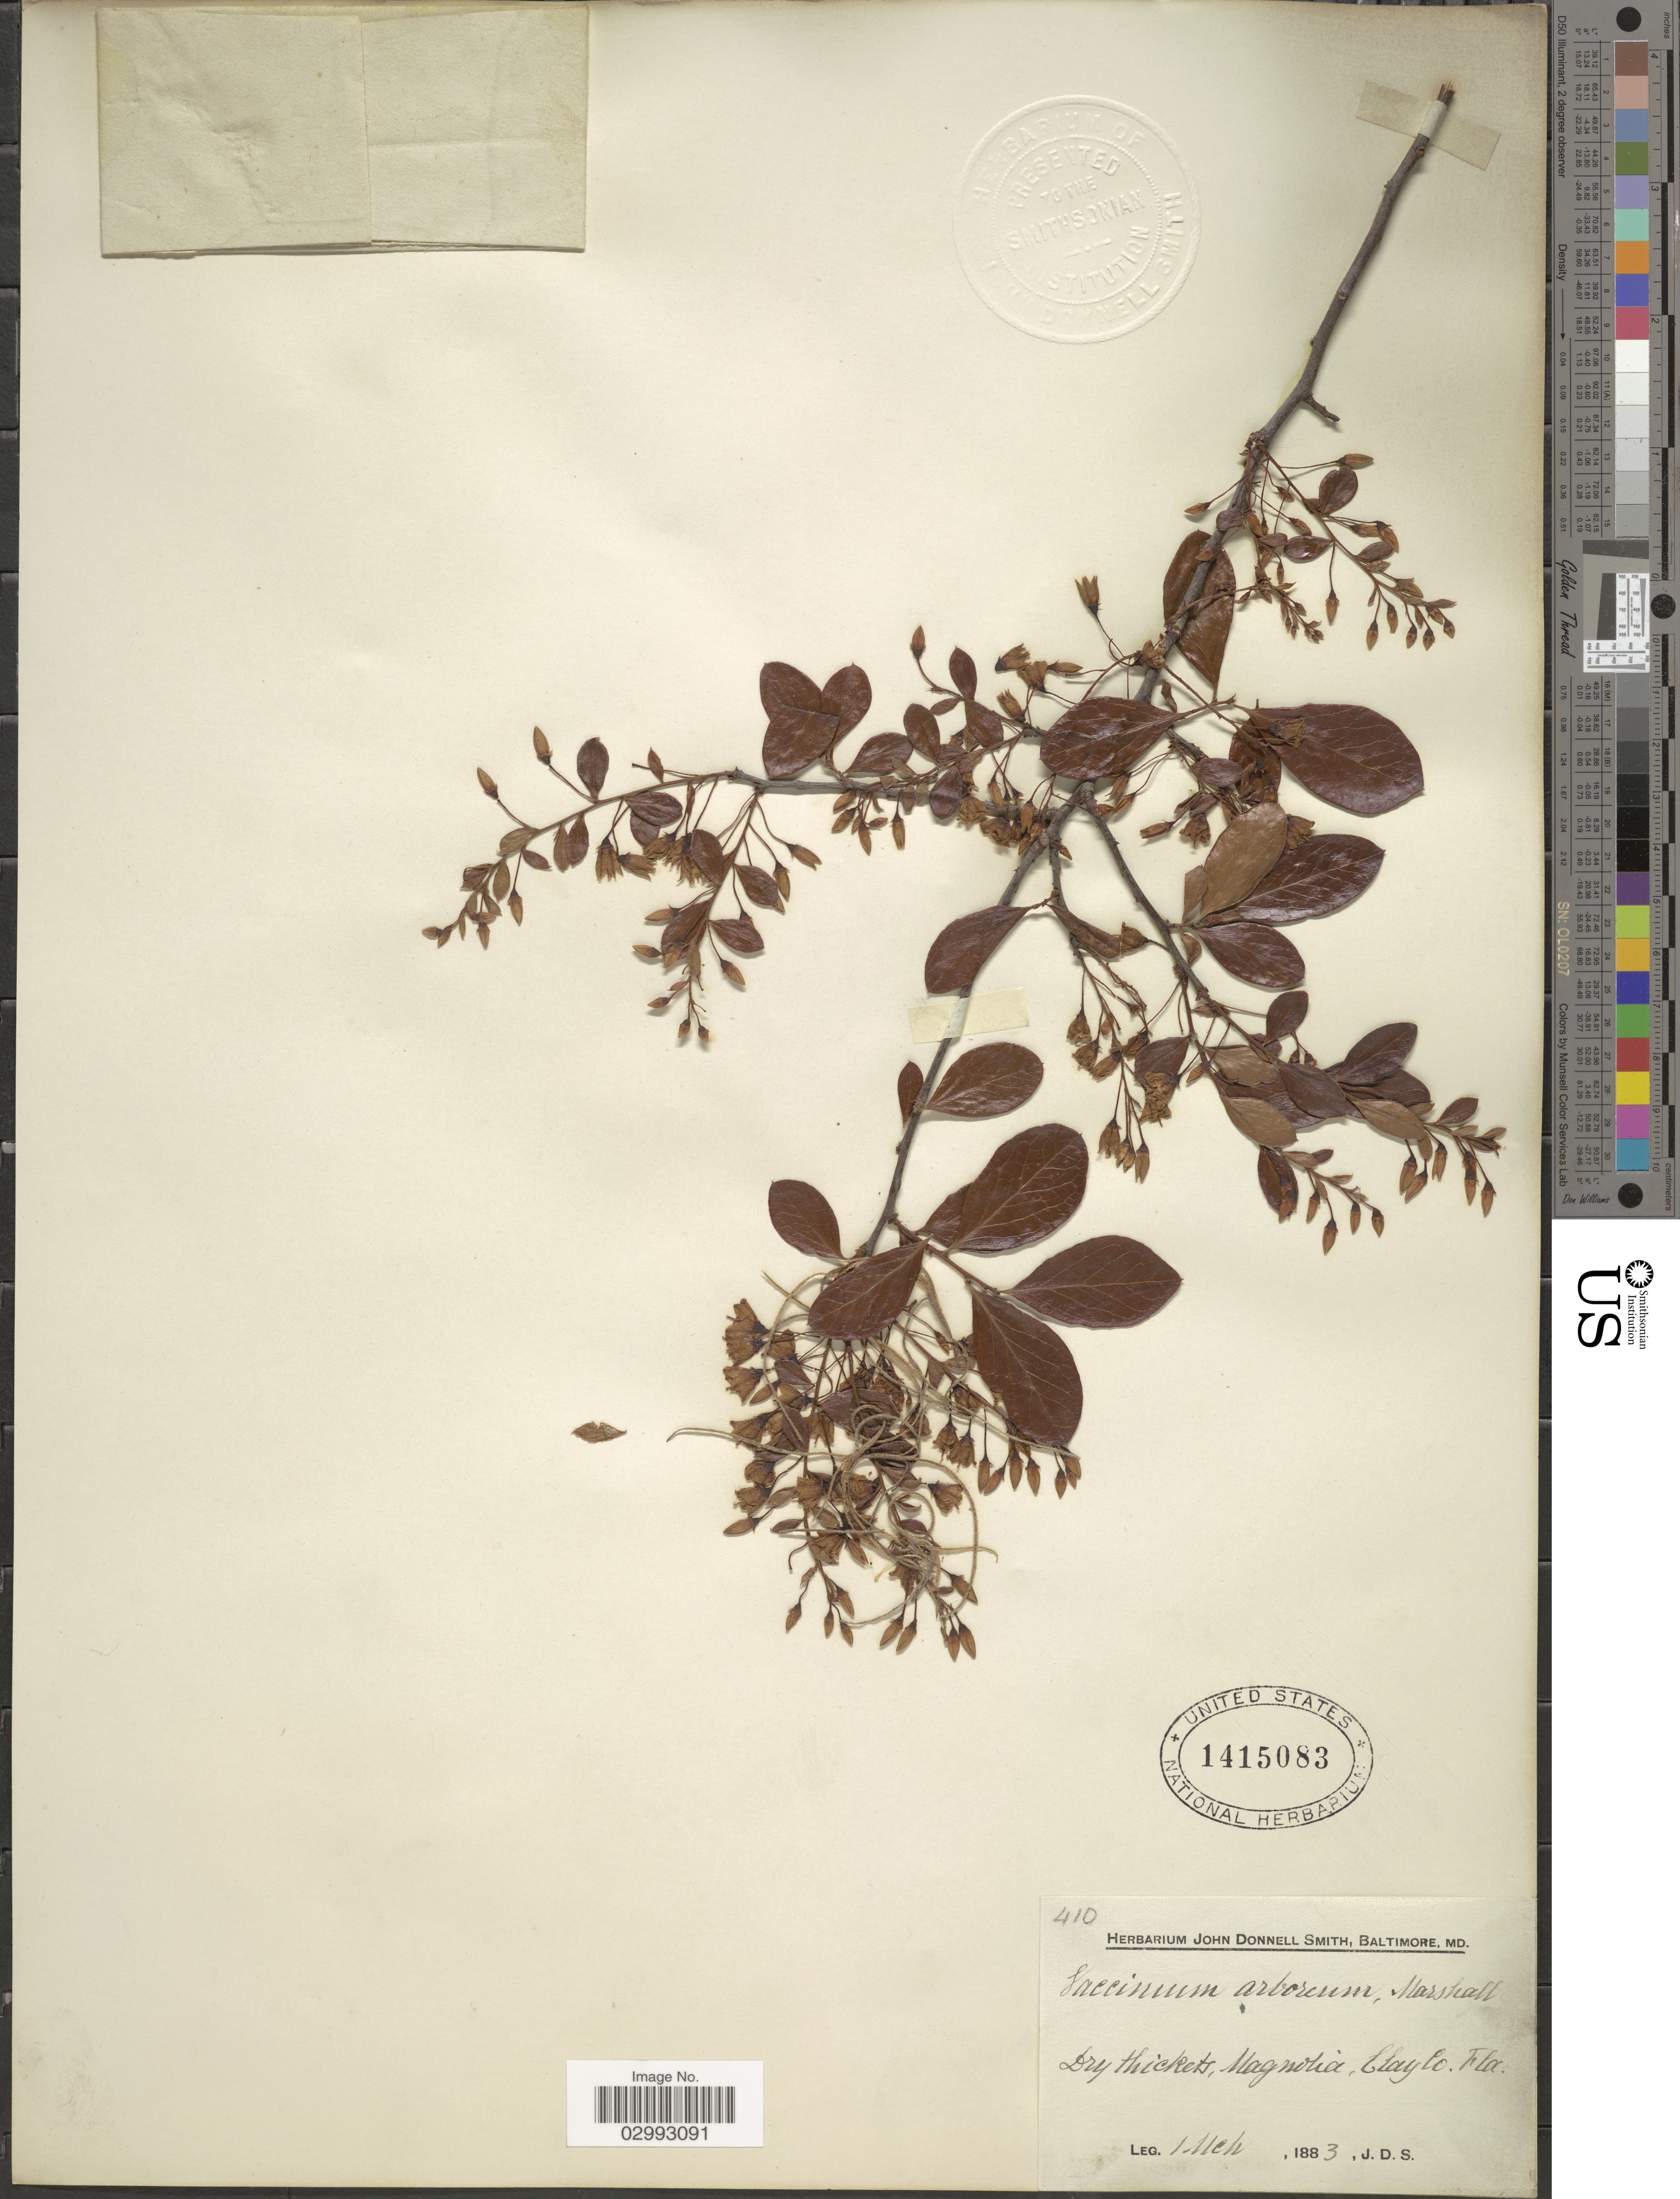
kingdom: Plantae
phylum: Tracheophyta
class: Magnoliopsida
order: Ericales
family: Ericaceae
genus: Batodendron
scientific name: Batodendron arboreum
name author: Nutt.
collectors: J. Donnell Smith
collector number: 410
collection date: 1883-03-01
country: United States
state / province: Florida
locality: Clay Co., Fla.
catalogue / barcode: US 1415083